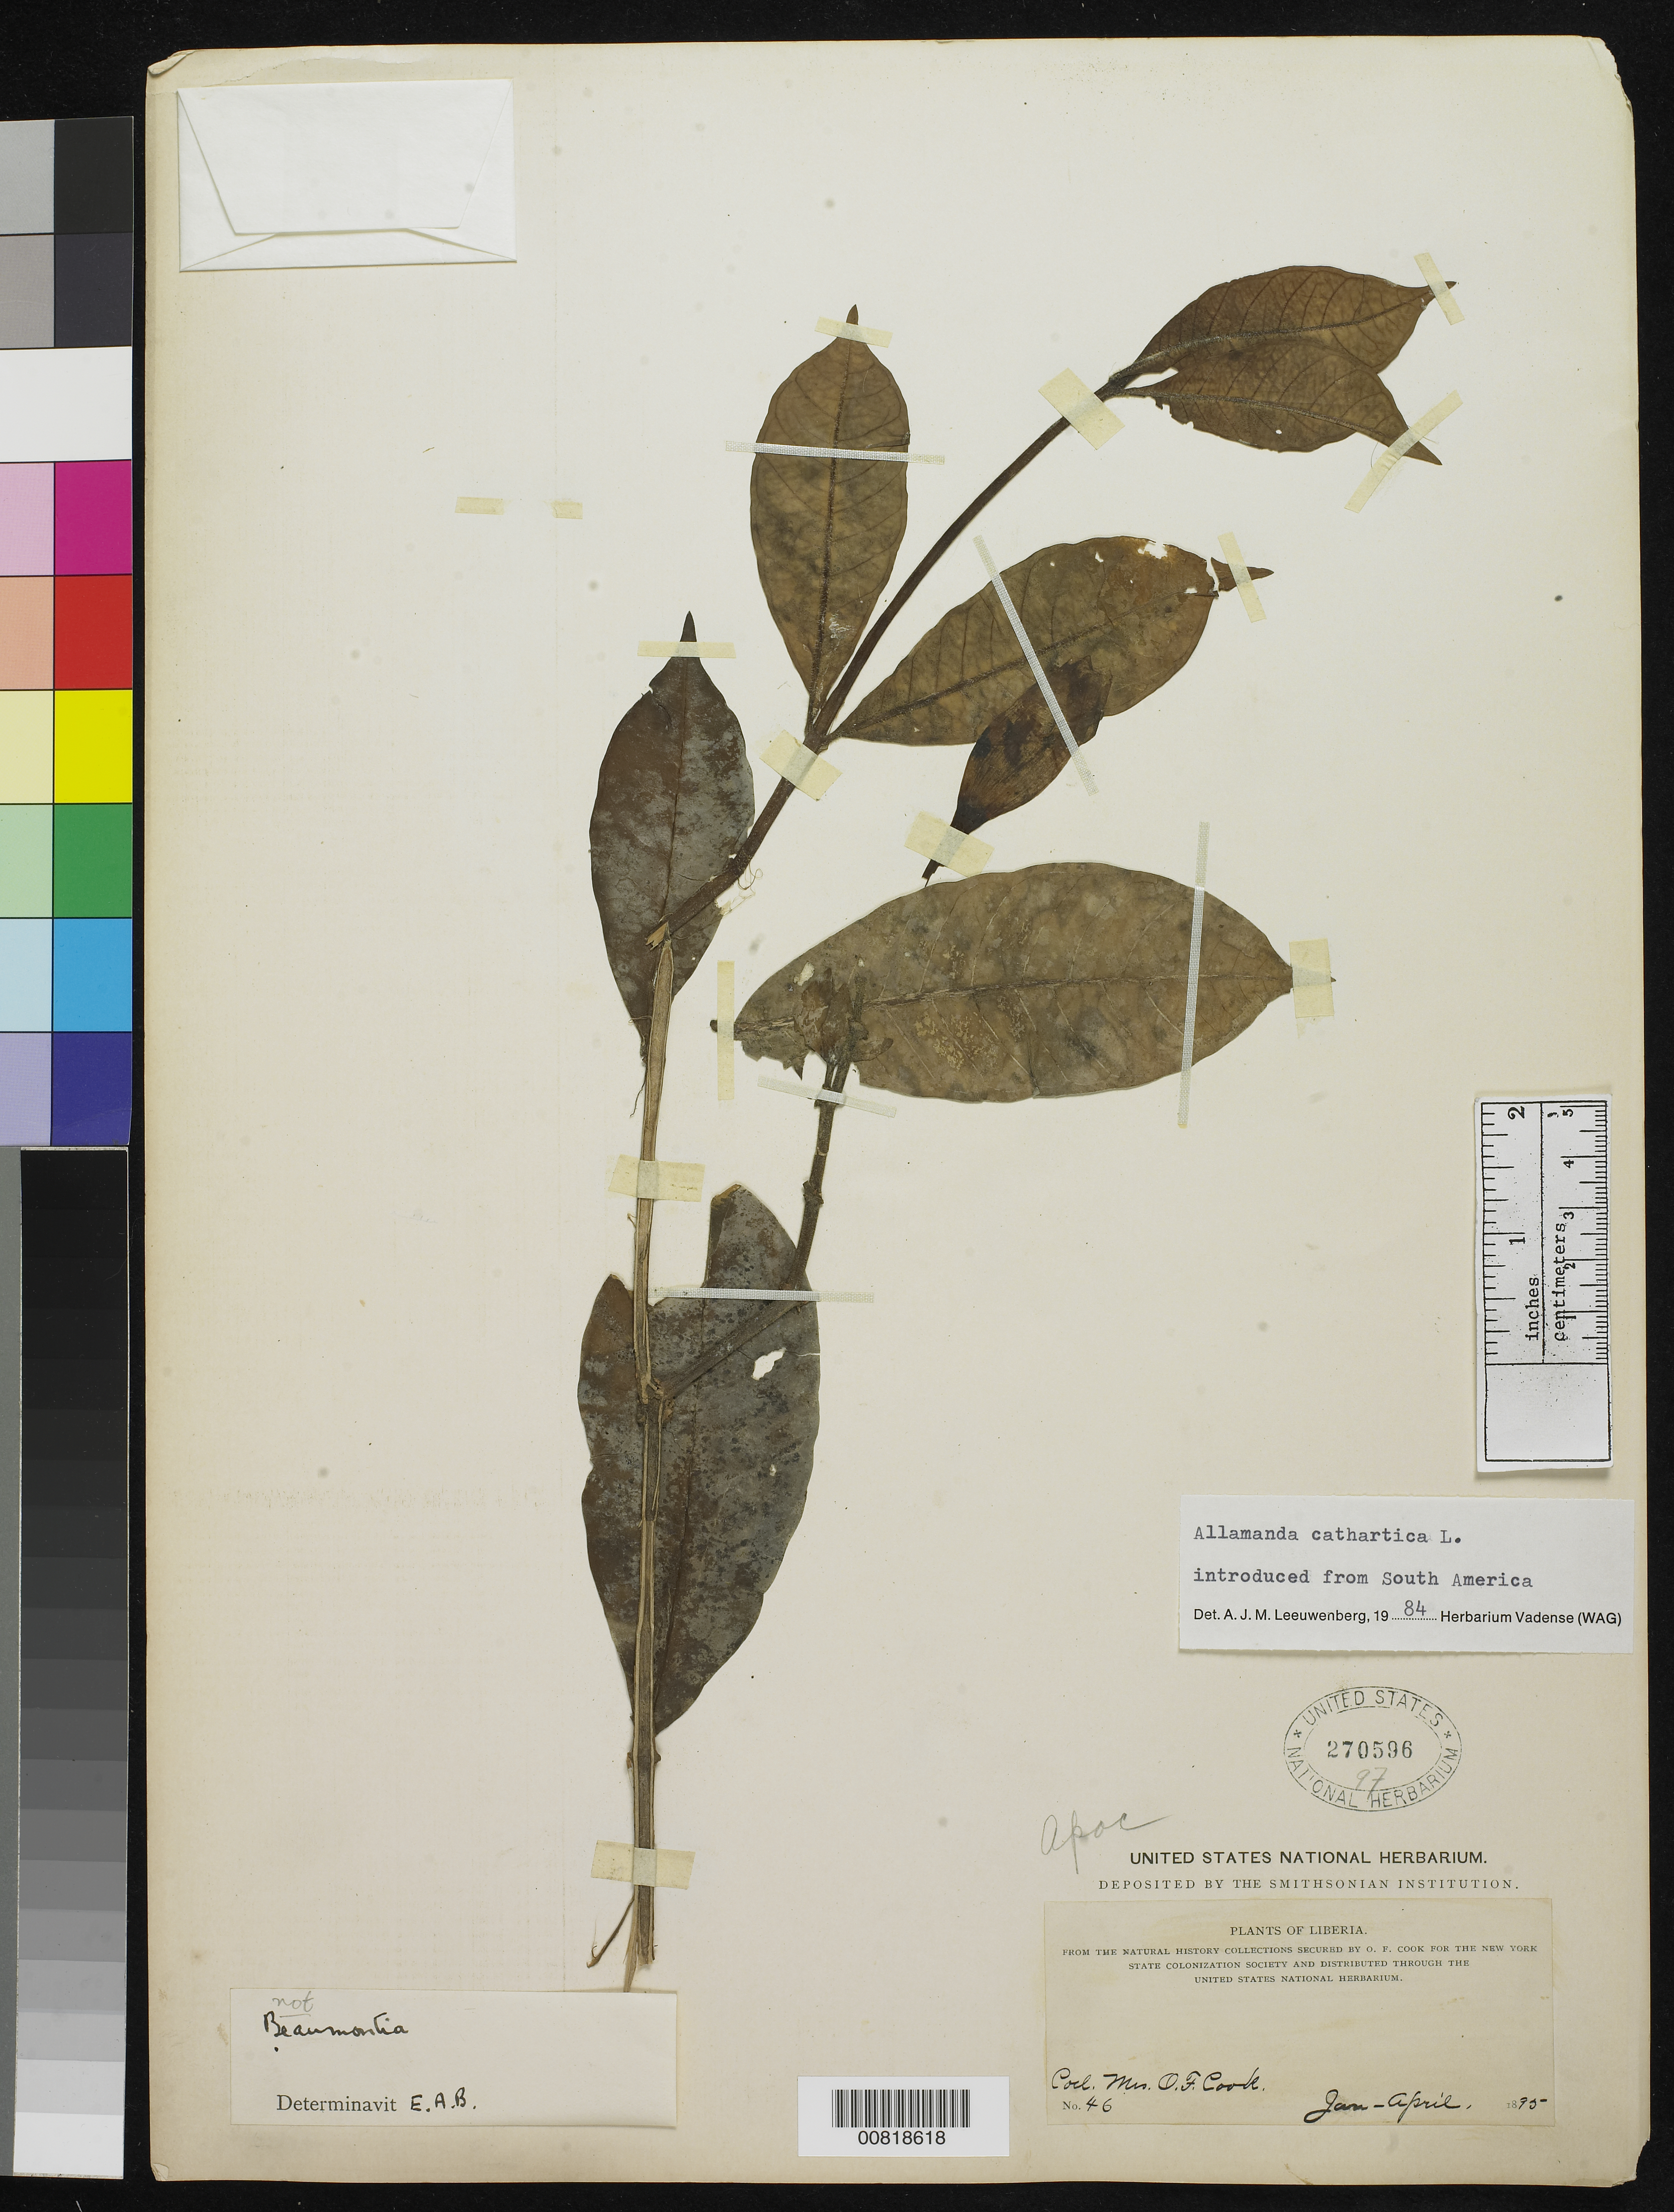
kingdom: Plantae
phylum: Tracheophyta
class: Magnoliopsida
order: Gentianales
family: Apocynaceae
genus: Allamanda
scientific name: Allamanda cathartica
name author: L.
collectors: Alice C. Cook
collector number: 46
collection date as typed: Jan 1895 to -- Apr 1895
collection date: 1895-01/1895-04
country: Liberia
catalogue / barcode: US 270596